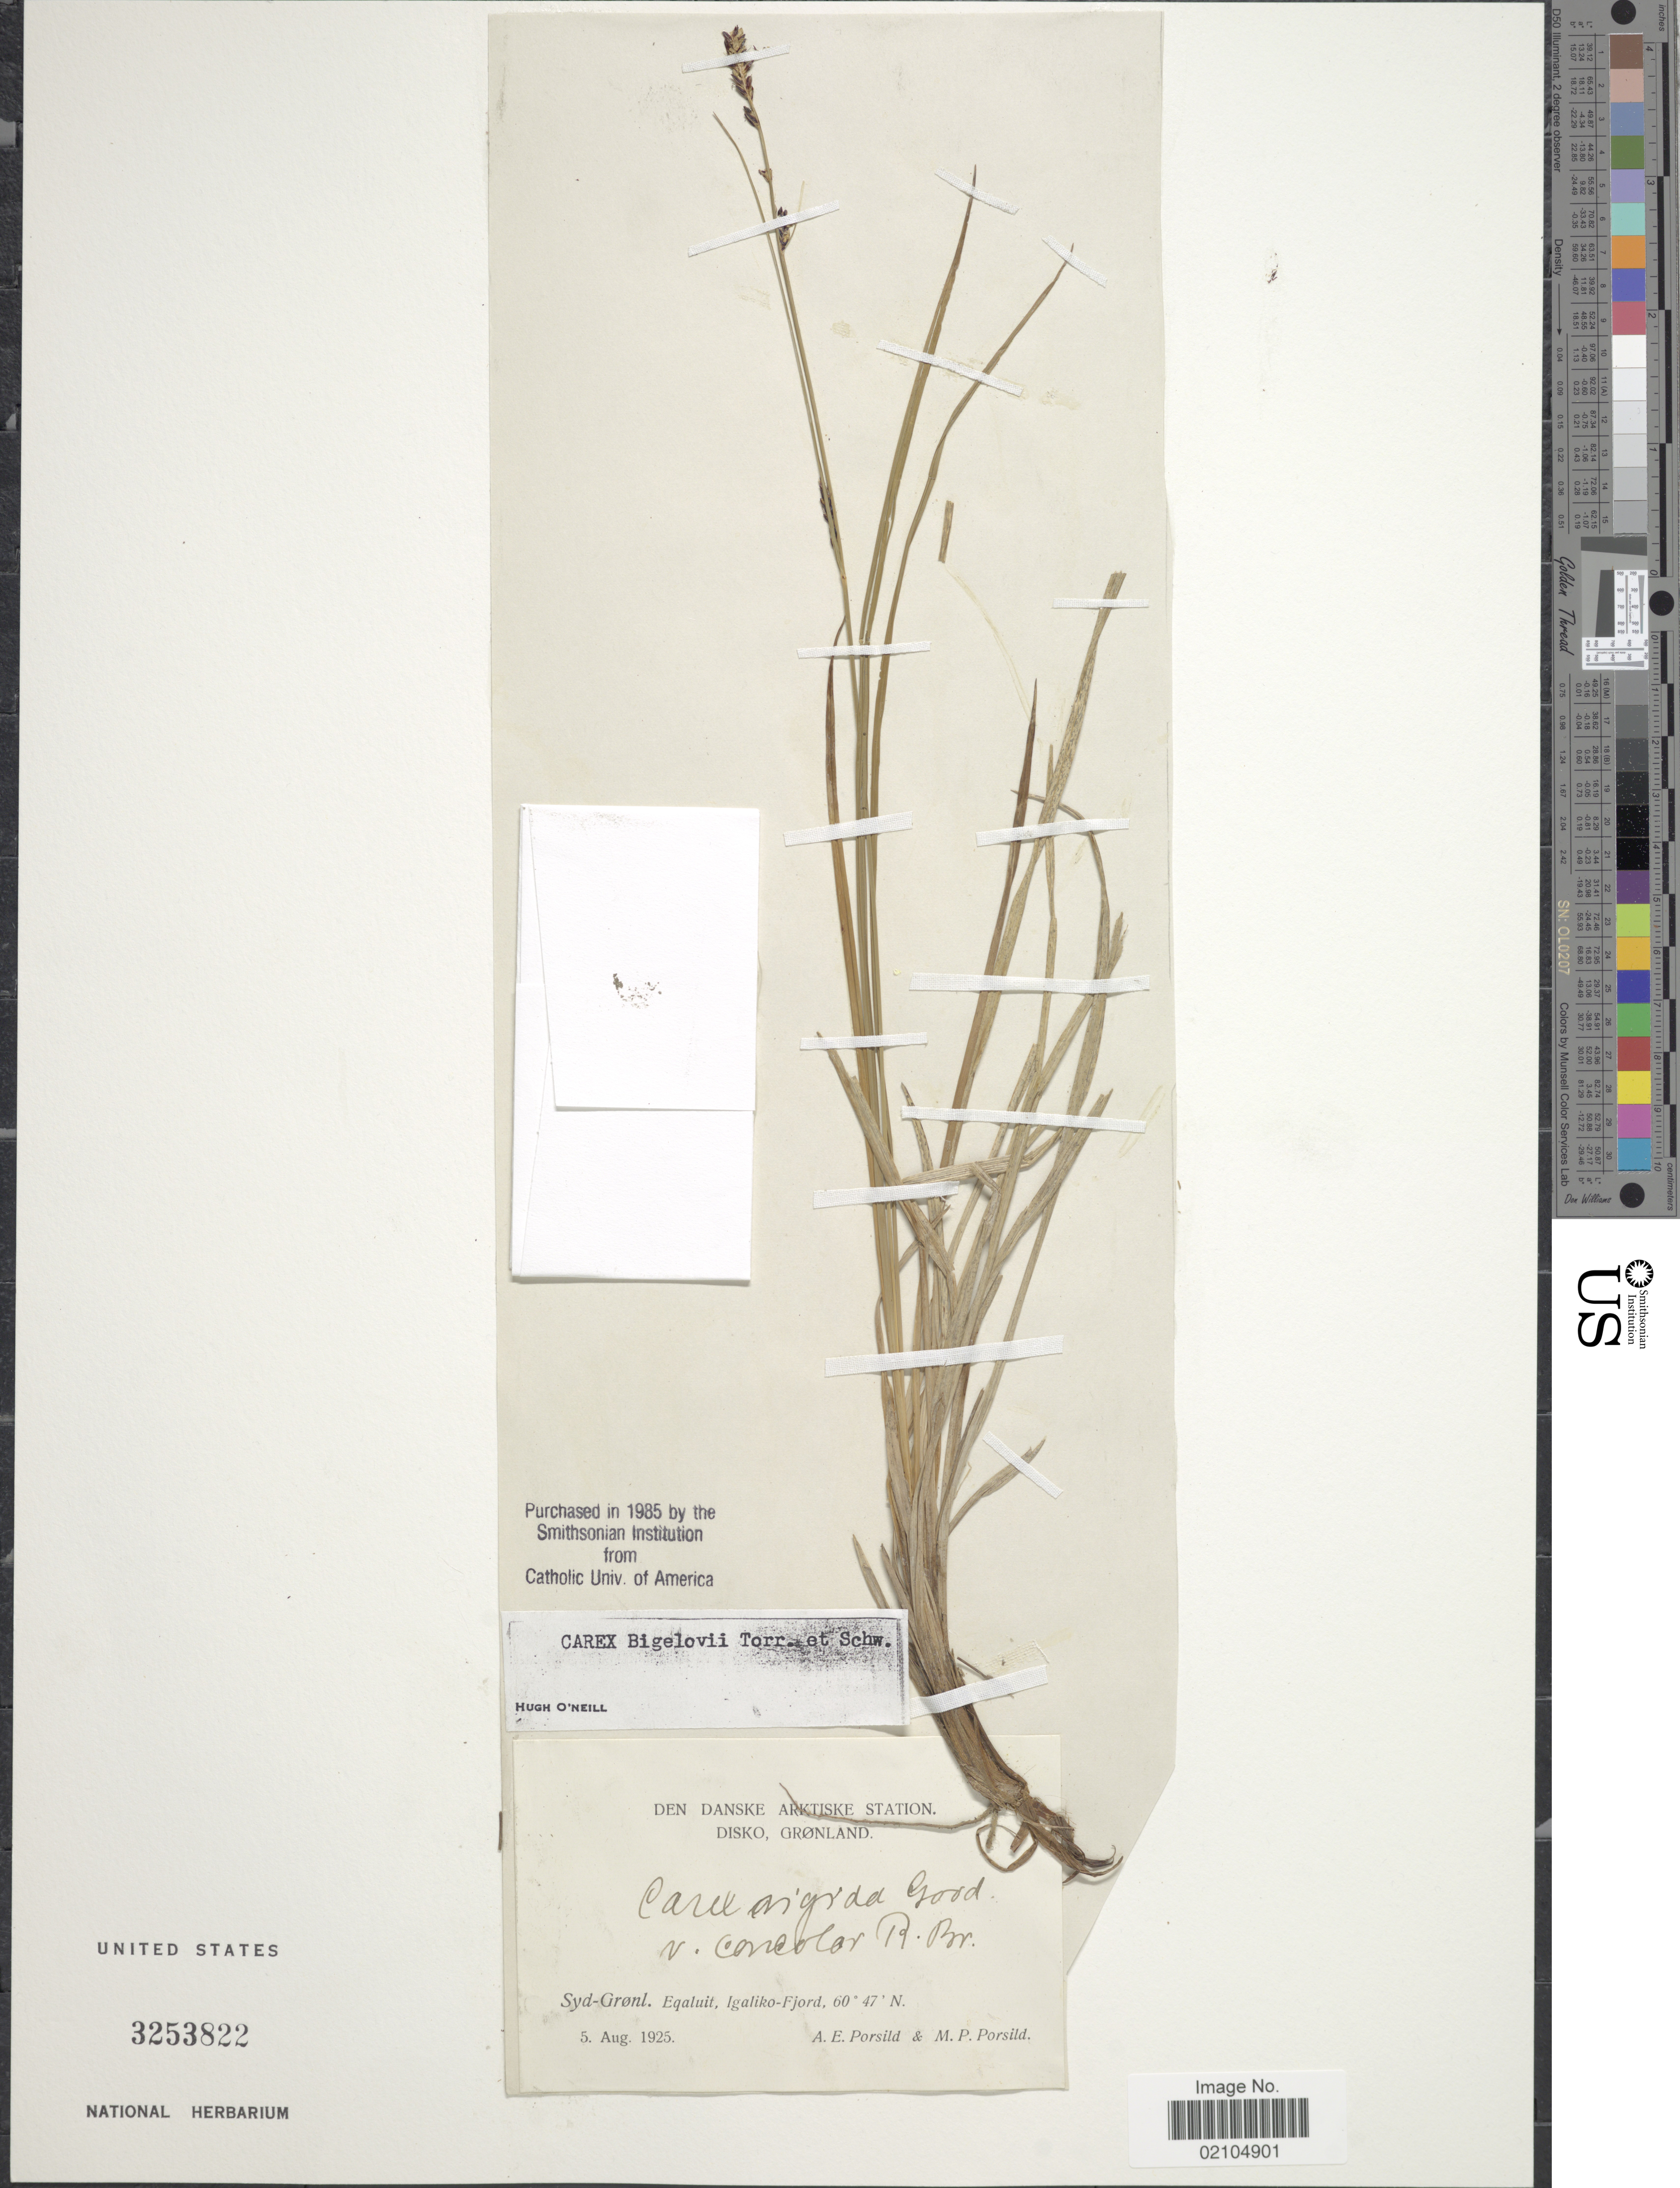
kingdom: Plantae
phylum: Tracheophyta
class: Liliopsida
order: Poales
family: Cyperaceae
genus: Carex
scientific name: Carex bigelowii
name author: Torr. ex Schwein.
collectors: A. E. Porsild & M. P. Porsild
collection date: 1925-08-05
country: Greenland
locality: Disko. Grønland, Syd-Grønl., Eqaluit, Igaliko-Fjord.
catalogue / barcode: US 3253822